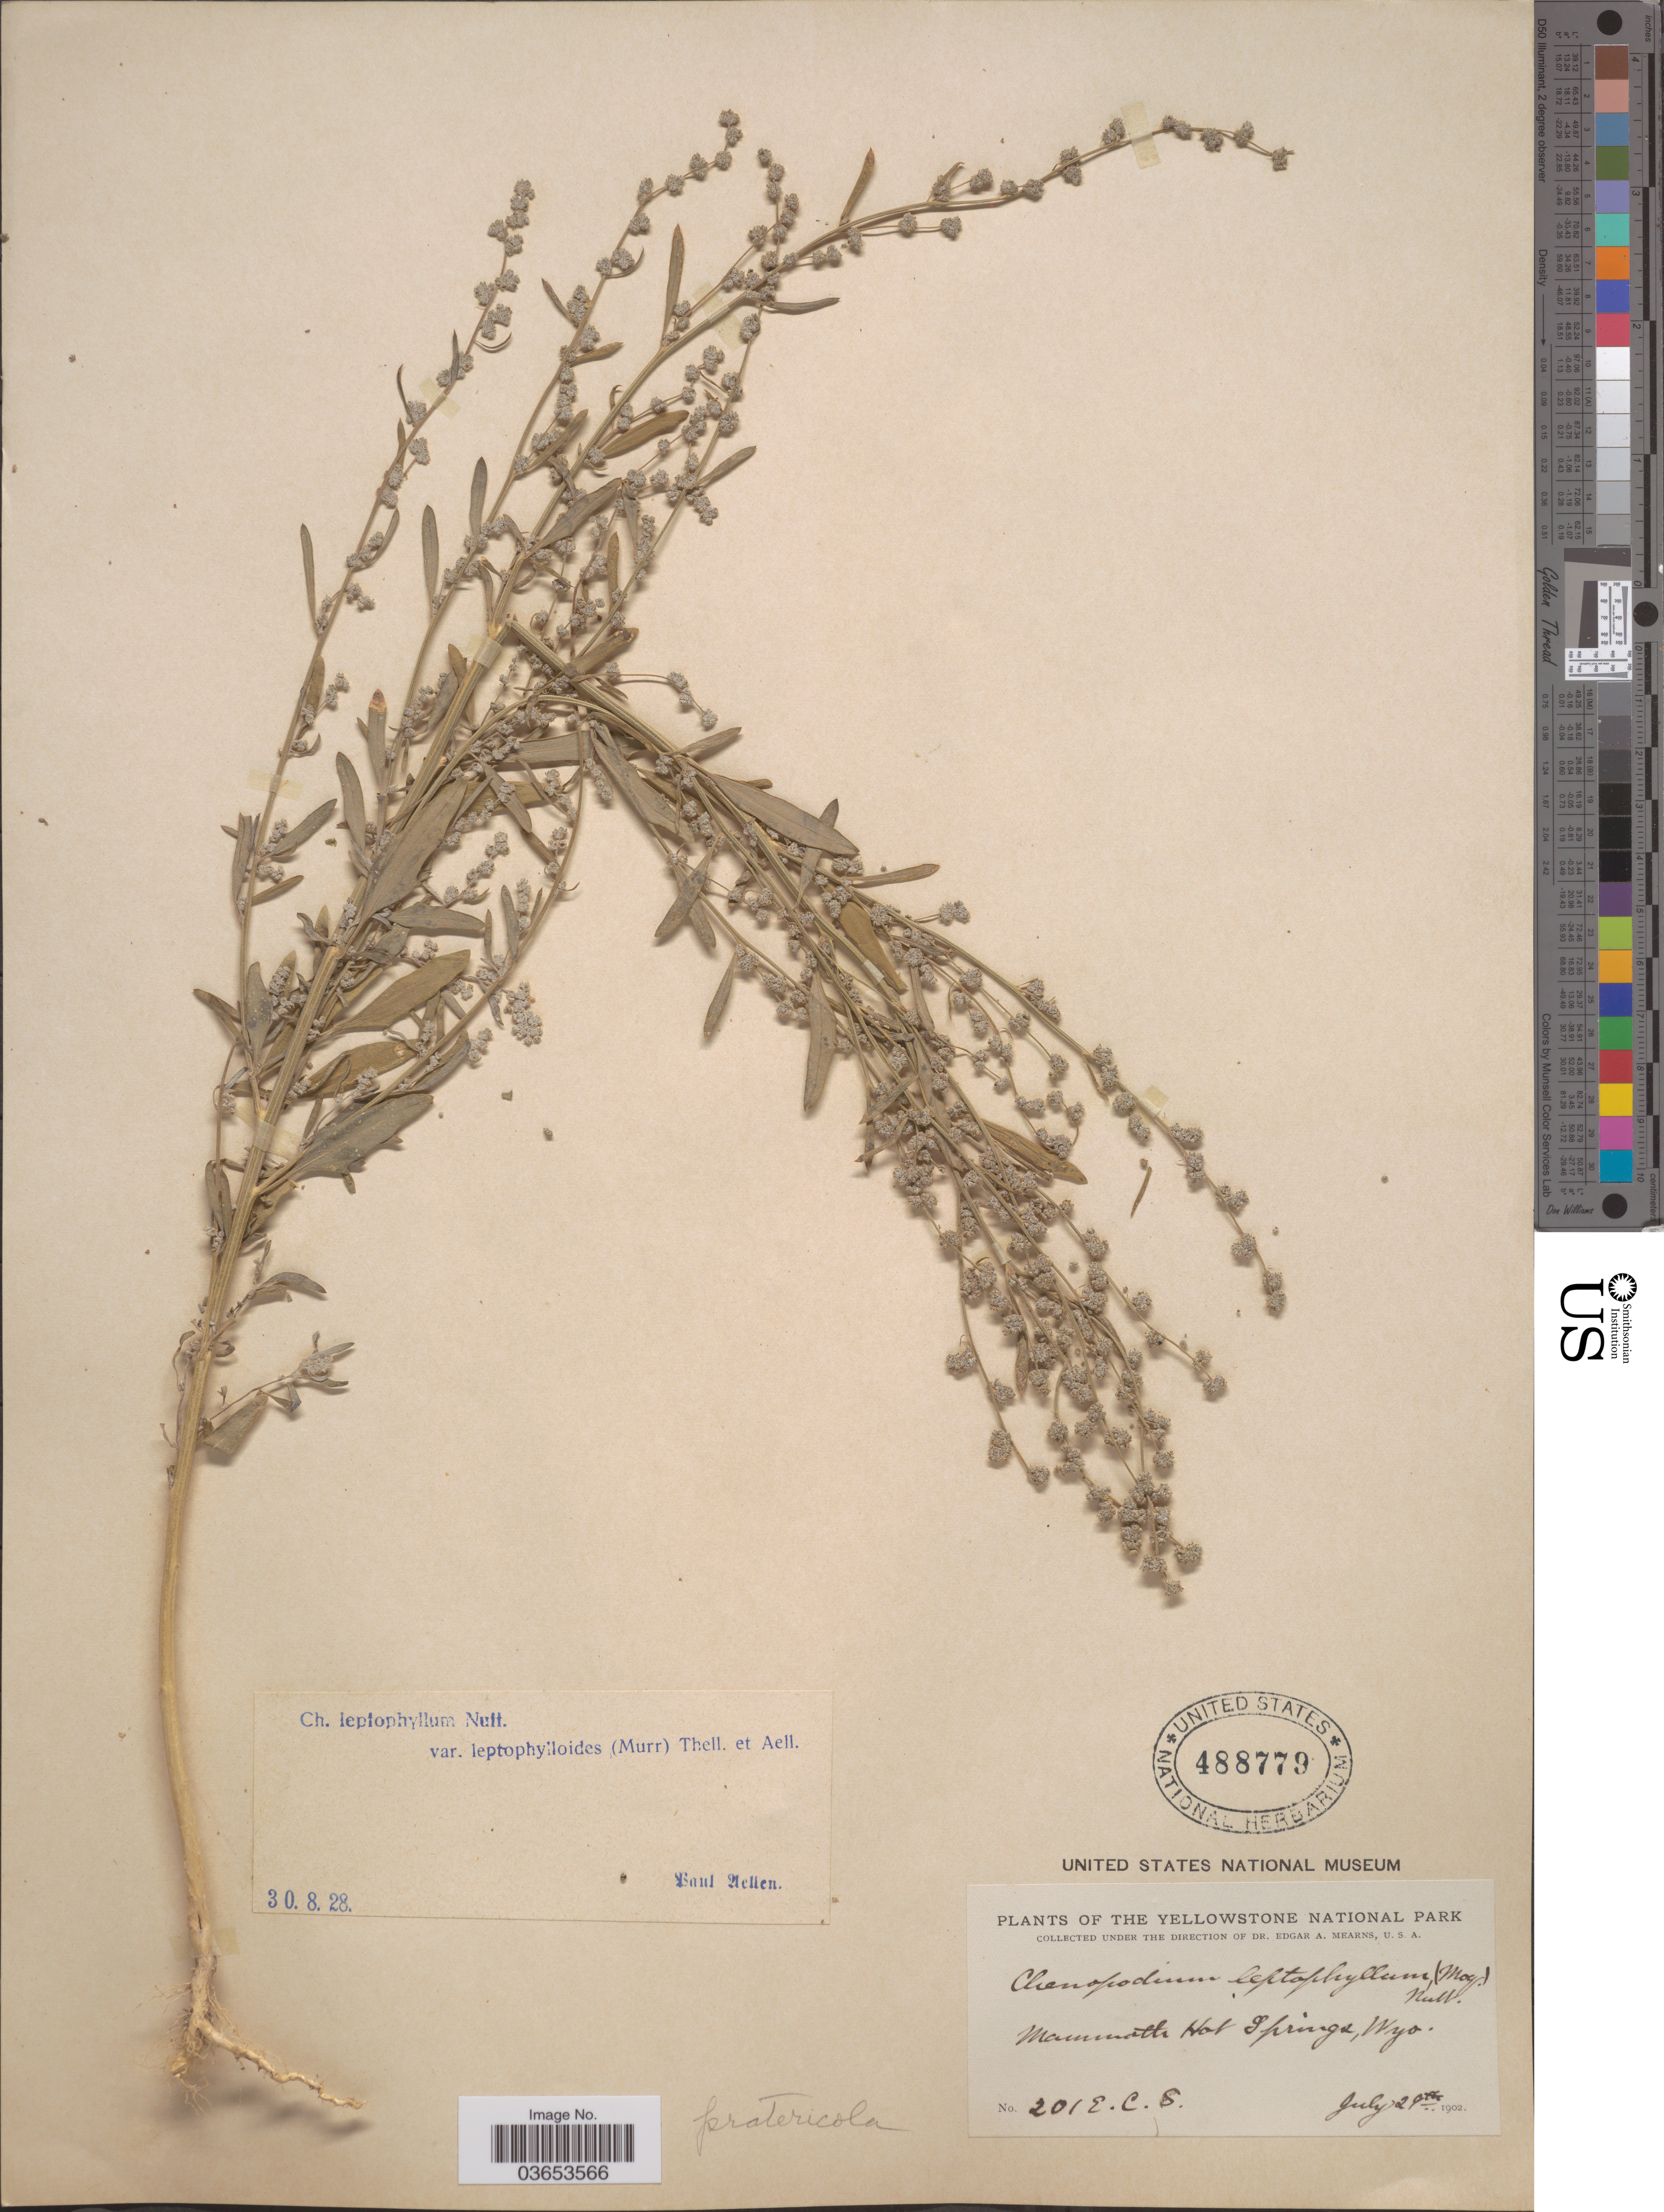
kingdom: Plantae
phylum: Tracheophyta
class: Magnoliopsida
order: Caryophyllales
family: Amaranthaceae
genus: Chenopodium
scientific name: Chenopodium leptophyllum var. leptophylloides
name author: (Murr) Thell. & Aellen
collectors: E. C. Smith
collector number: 2013*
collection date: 1902-07-29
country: United States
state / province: Wyoming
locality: Yellowstone National Park. Mammoth Hot Springs.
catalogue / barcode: US 488779